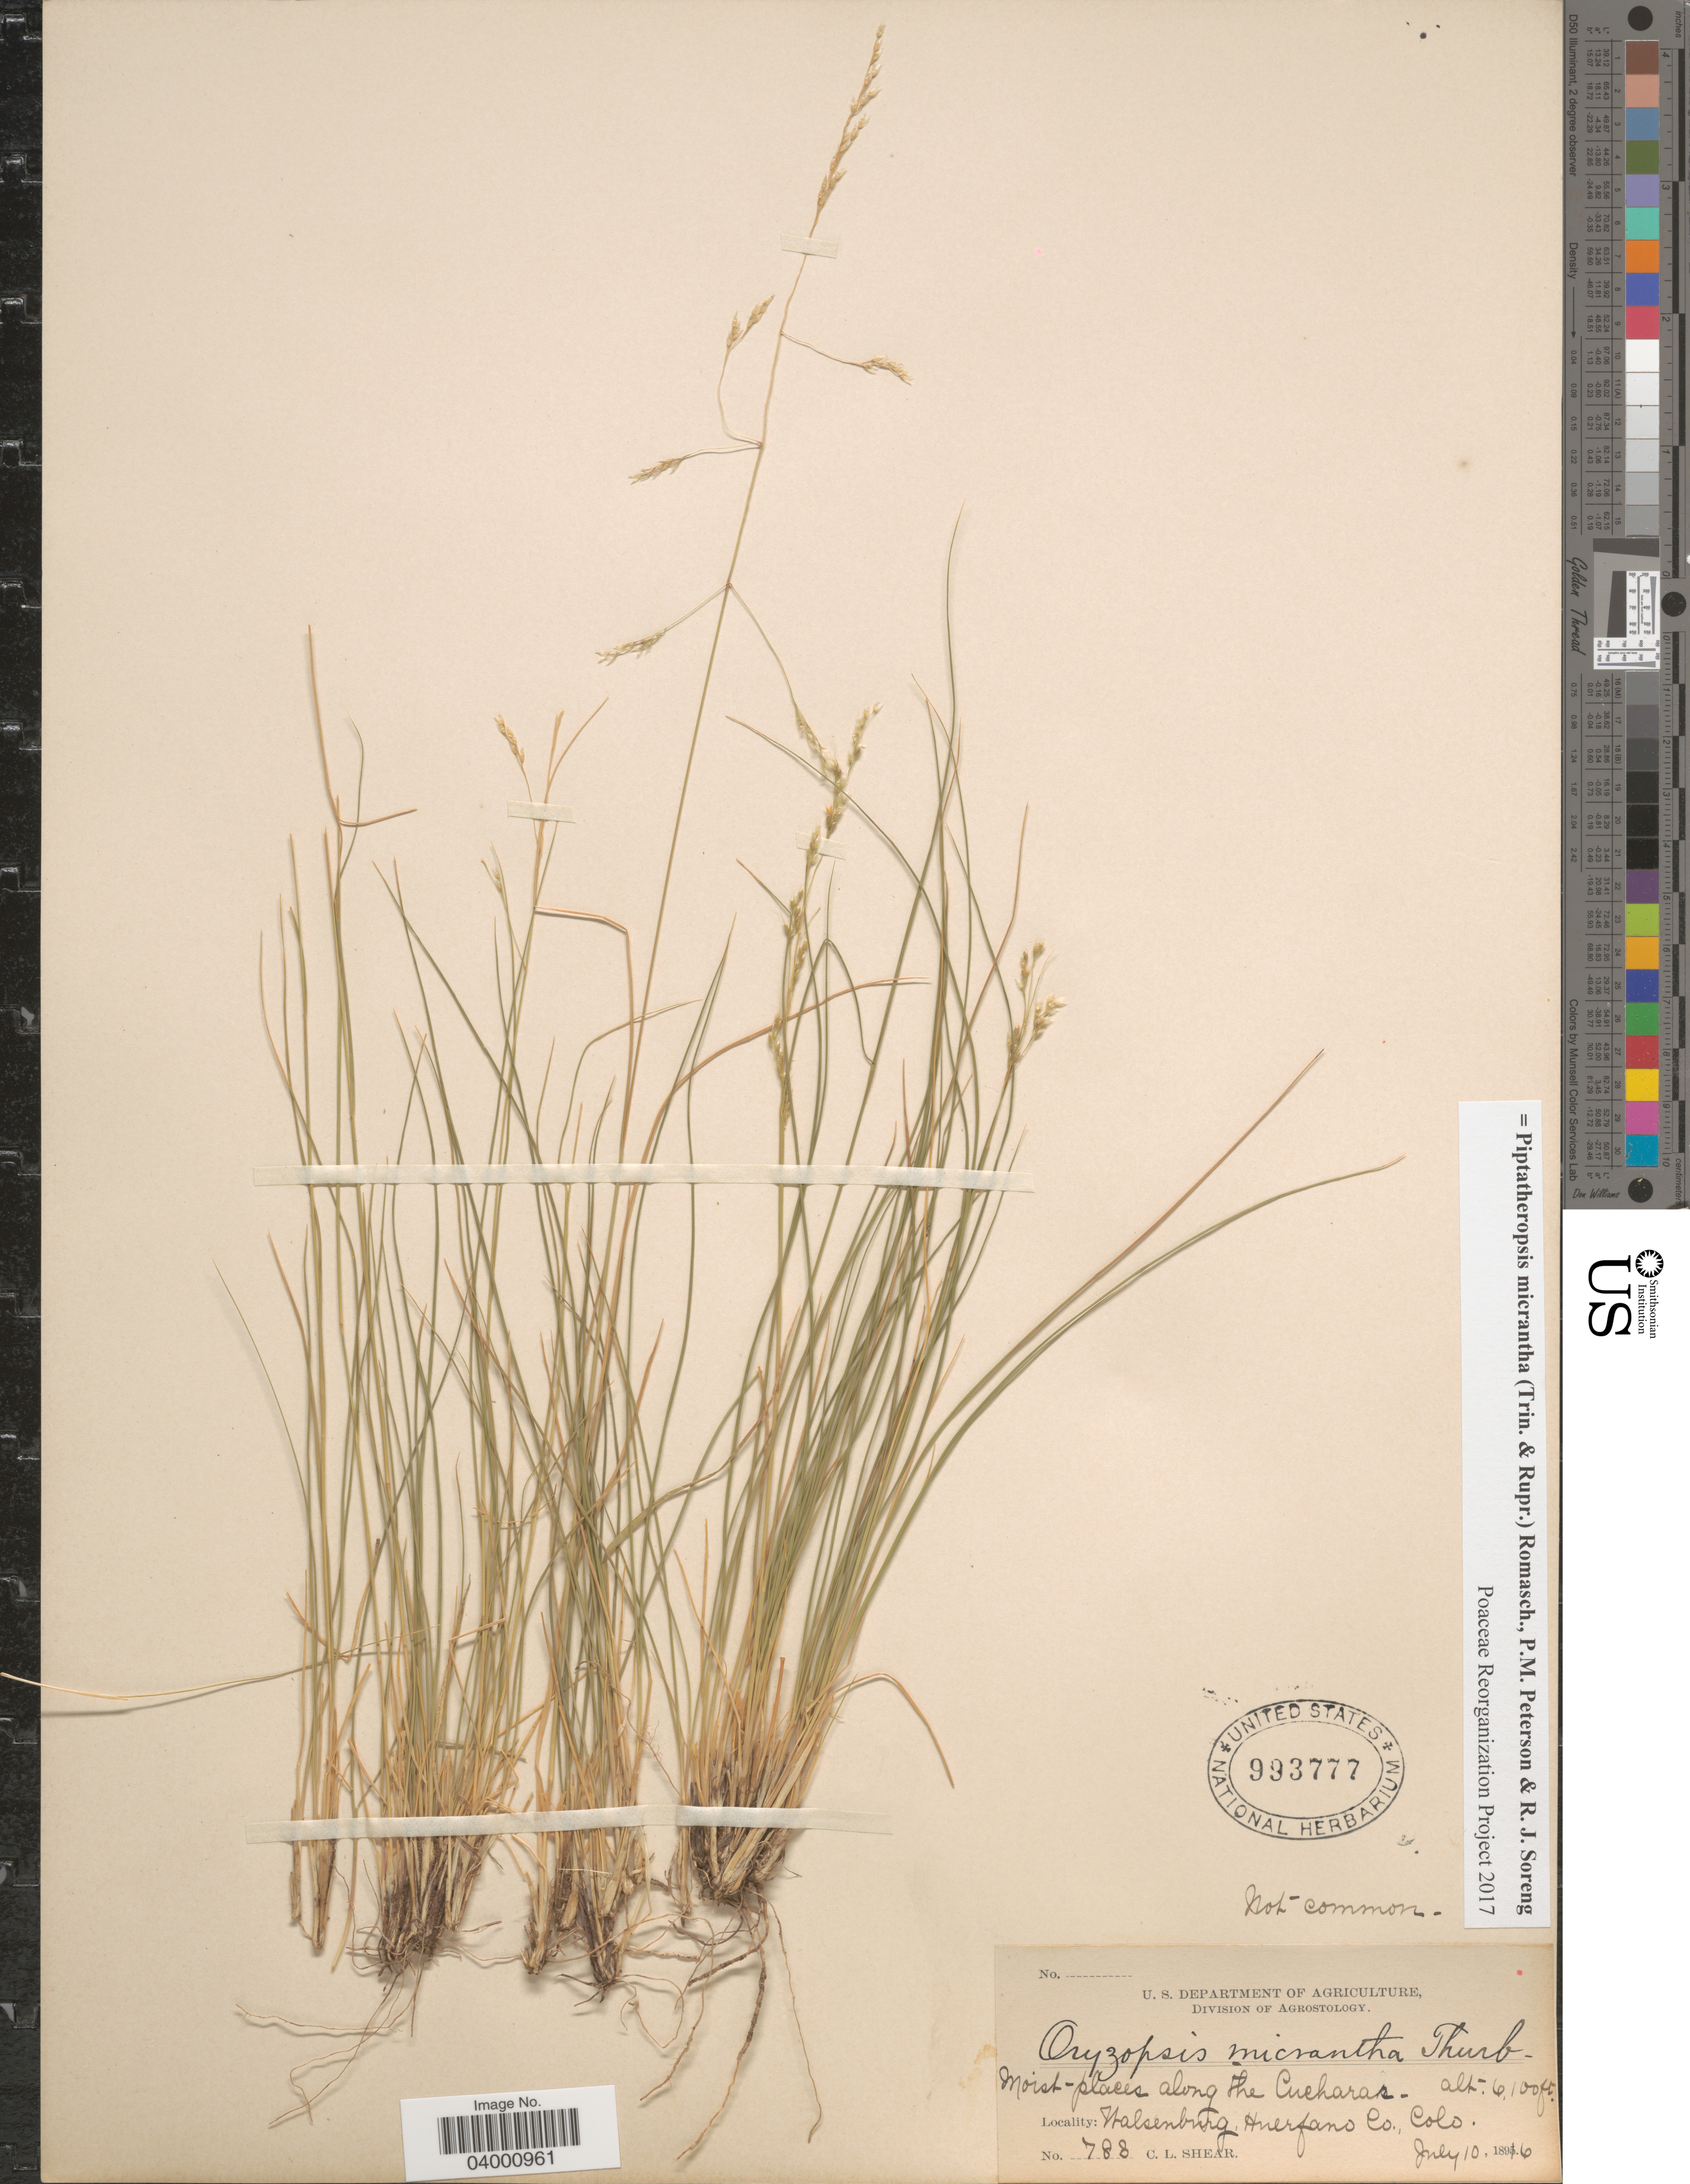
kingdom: Plantae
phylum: Tracheophyta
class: Liliopsida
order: Poales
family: Poaceae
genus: Piptatheropsis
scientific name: Piptatheropsis micrantha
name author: (Trin. & Rupr.) Romasch.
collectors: C. L. Shear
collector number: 783*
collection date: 1896-07-10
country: United States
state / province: Colorado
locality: Moist places along the Cucharas. Walsenburg, Huerfano Co.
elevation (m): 1859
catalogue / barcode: US 993777